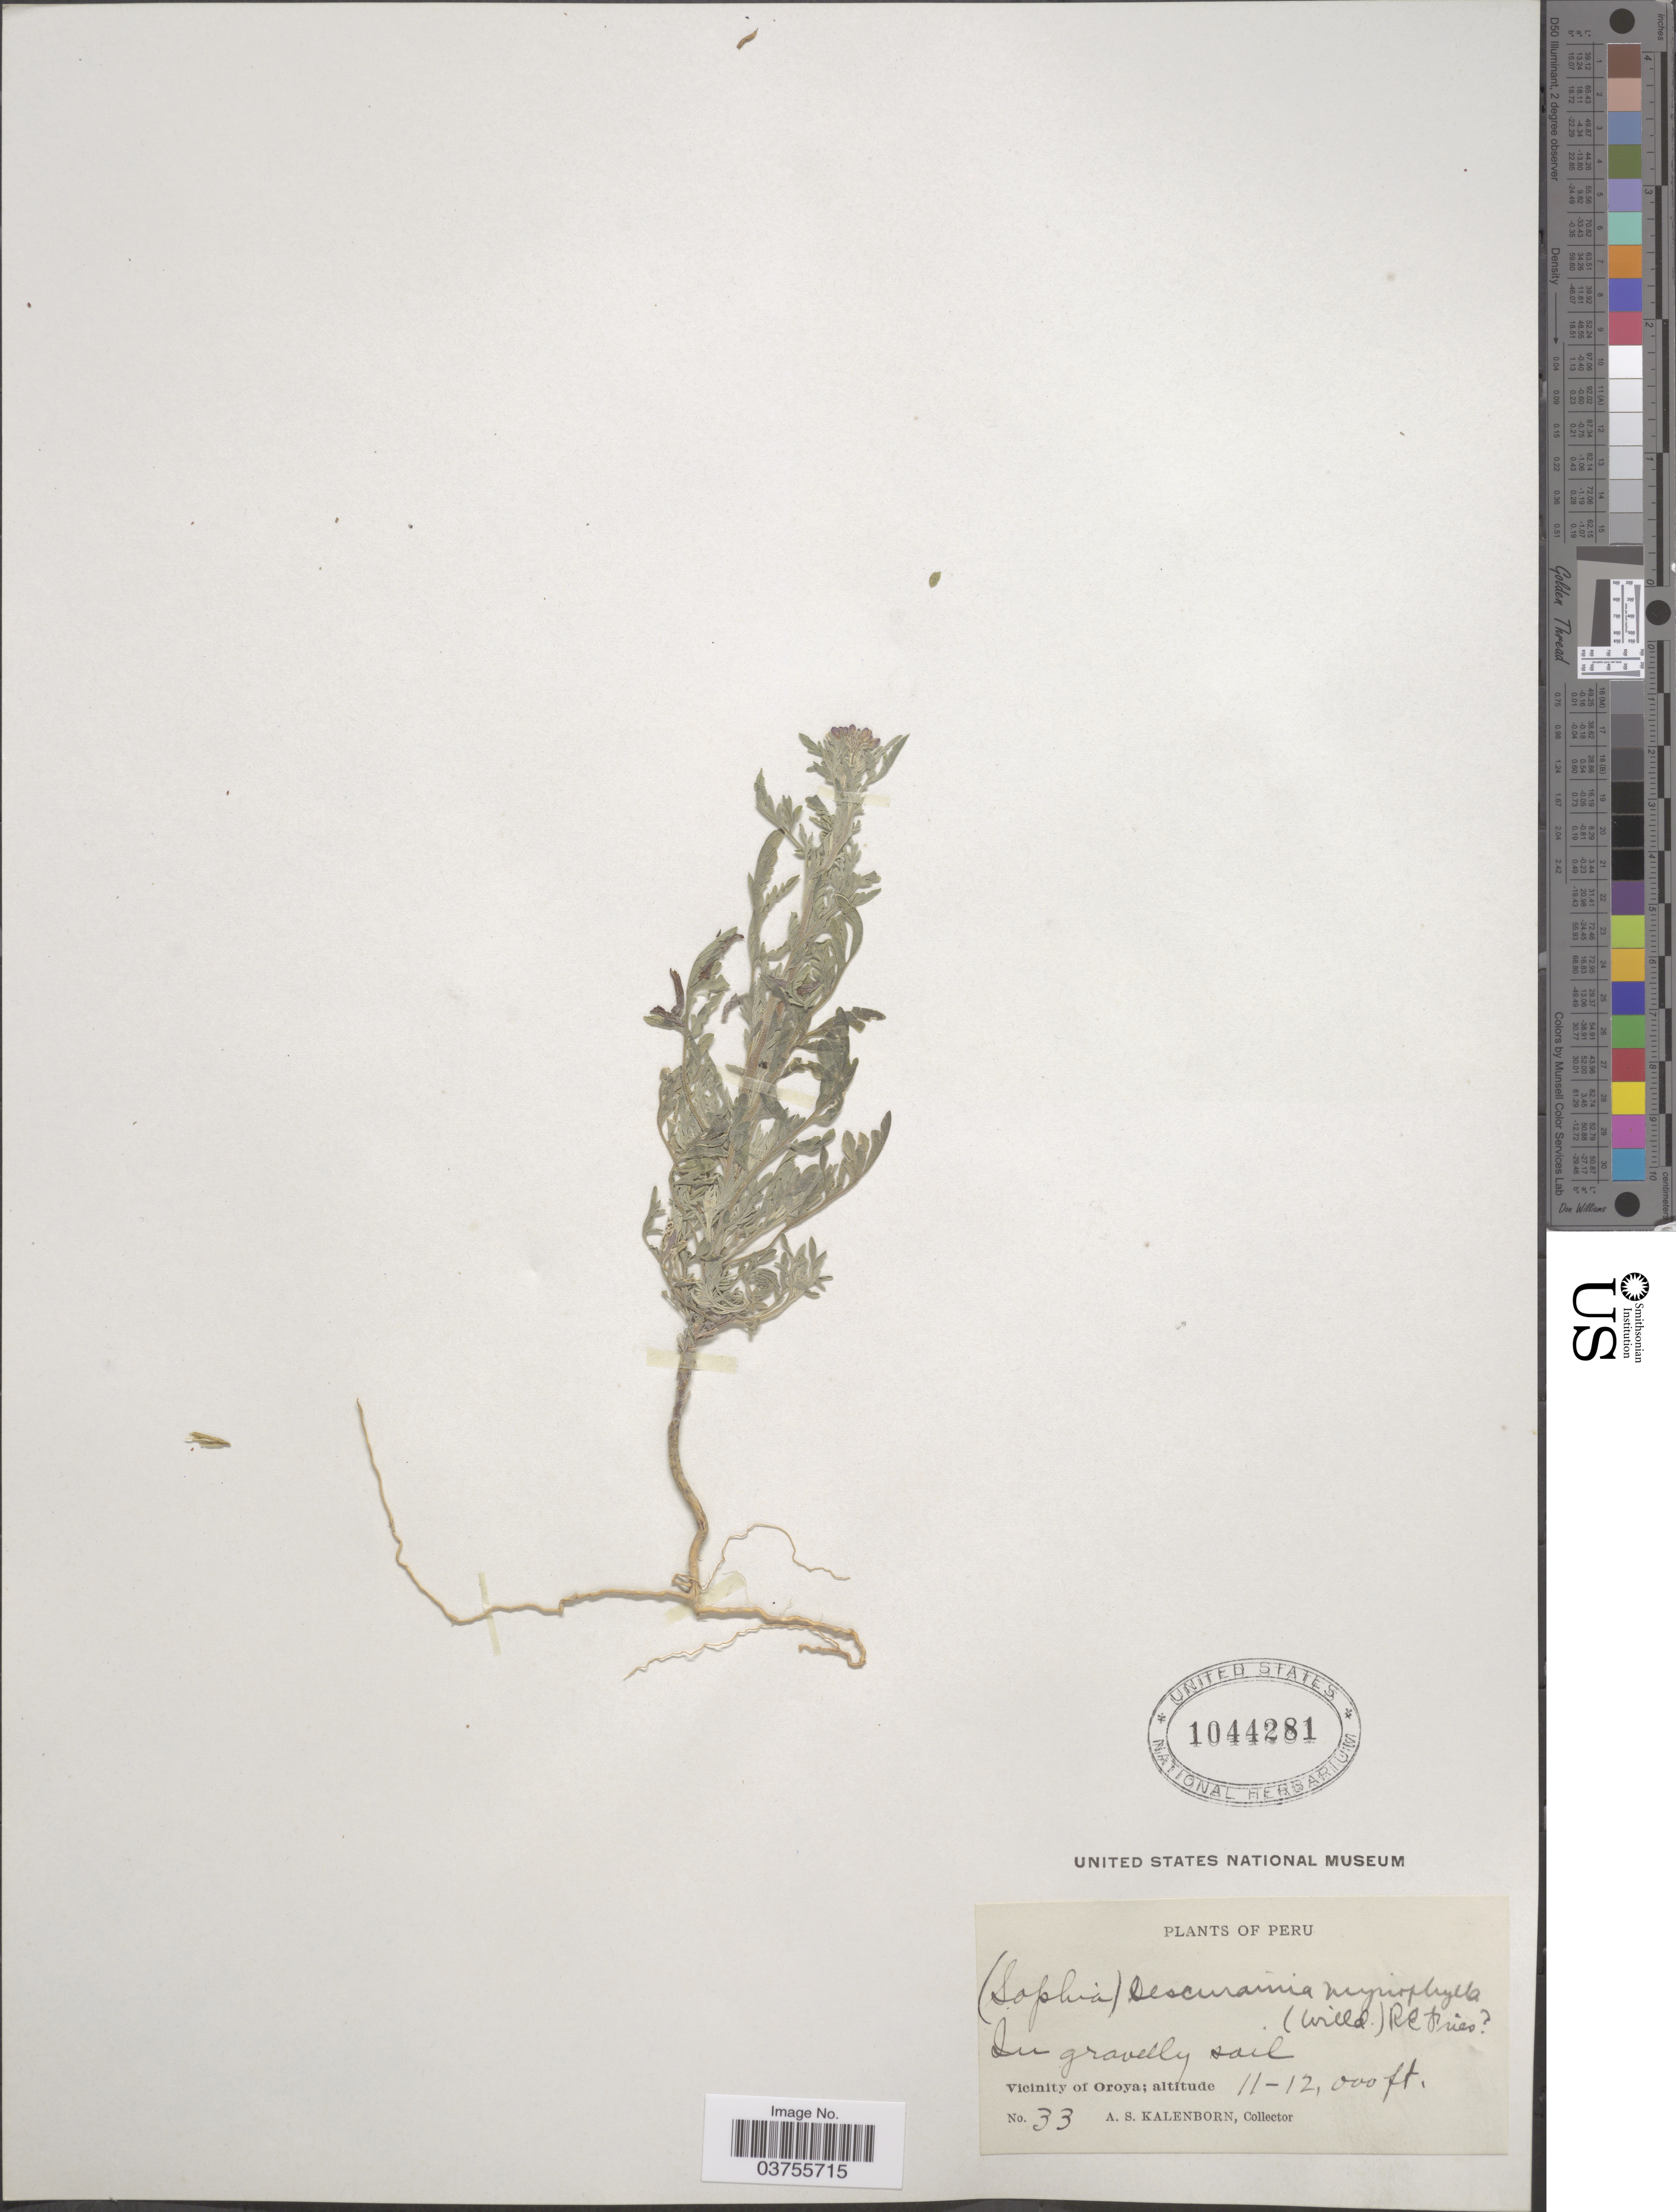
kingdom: Plantae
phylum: Tracheophyta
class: Magnoliopsida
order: Brassicales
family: Brassicaceae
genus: Descurainia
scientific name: Descurainia myriophylla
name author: (Willd.) R.E. Fr.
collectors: A. Kalenborn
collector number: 33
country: Peru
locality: Vicinity of Oroya.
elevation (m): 3353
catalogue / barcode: US 1044281